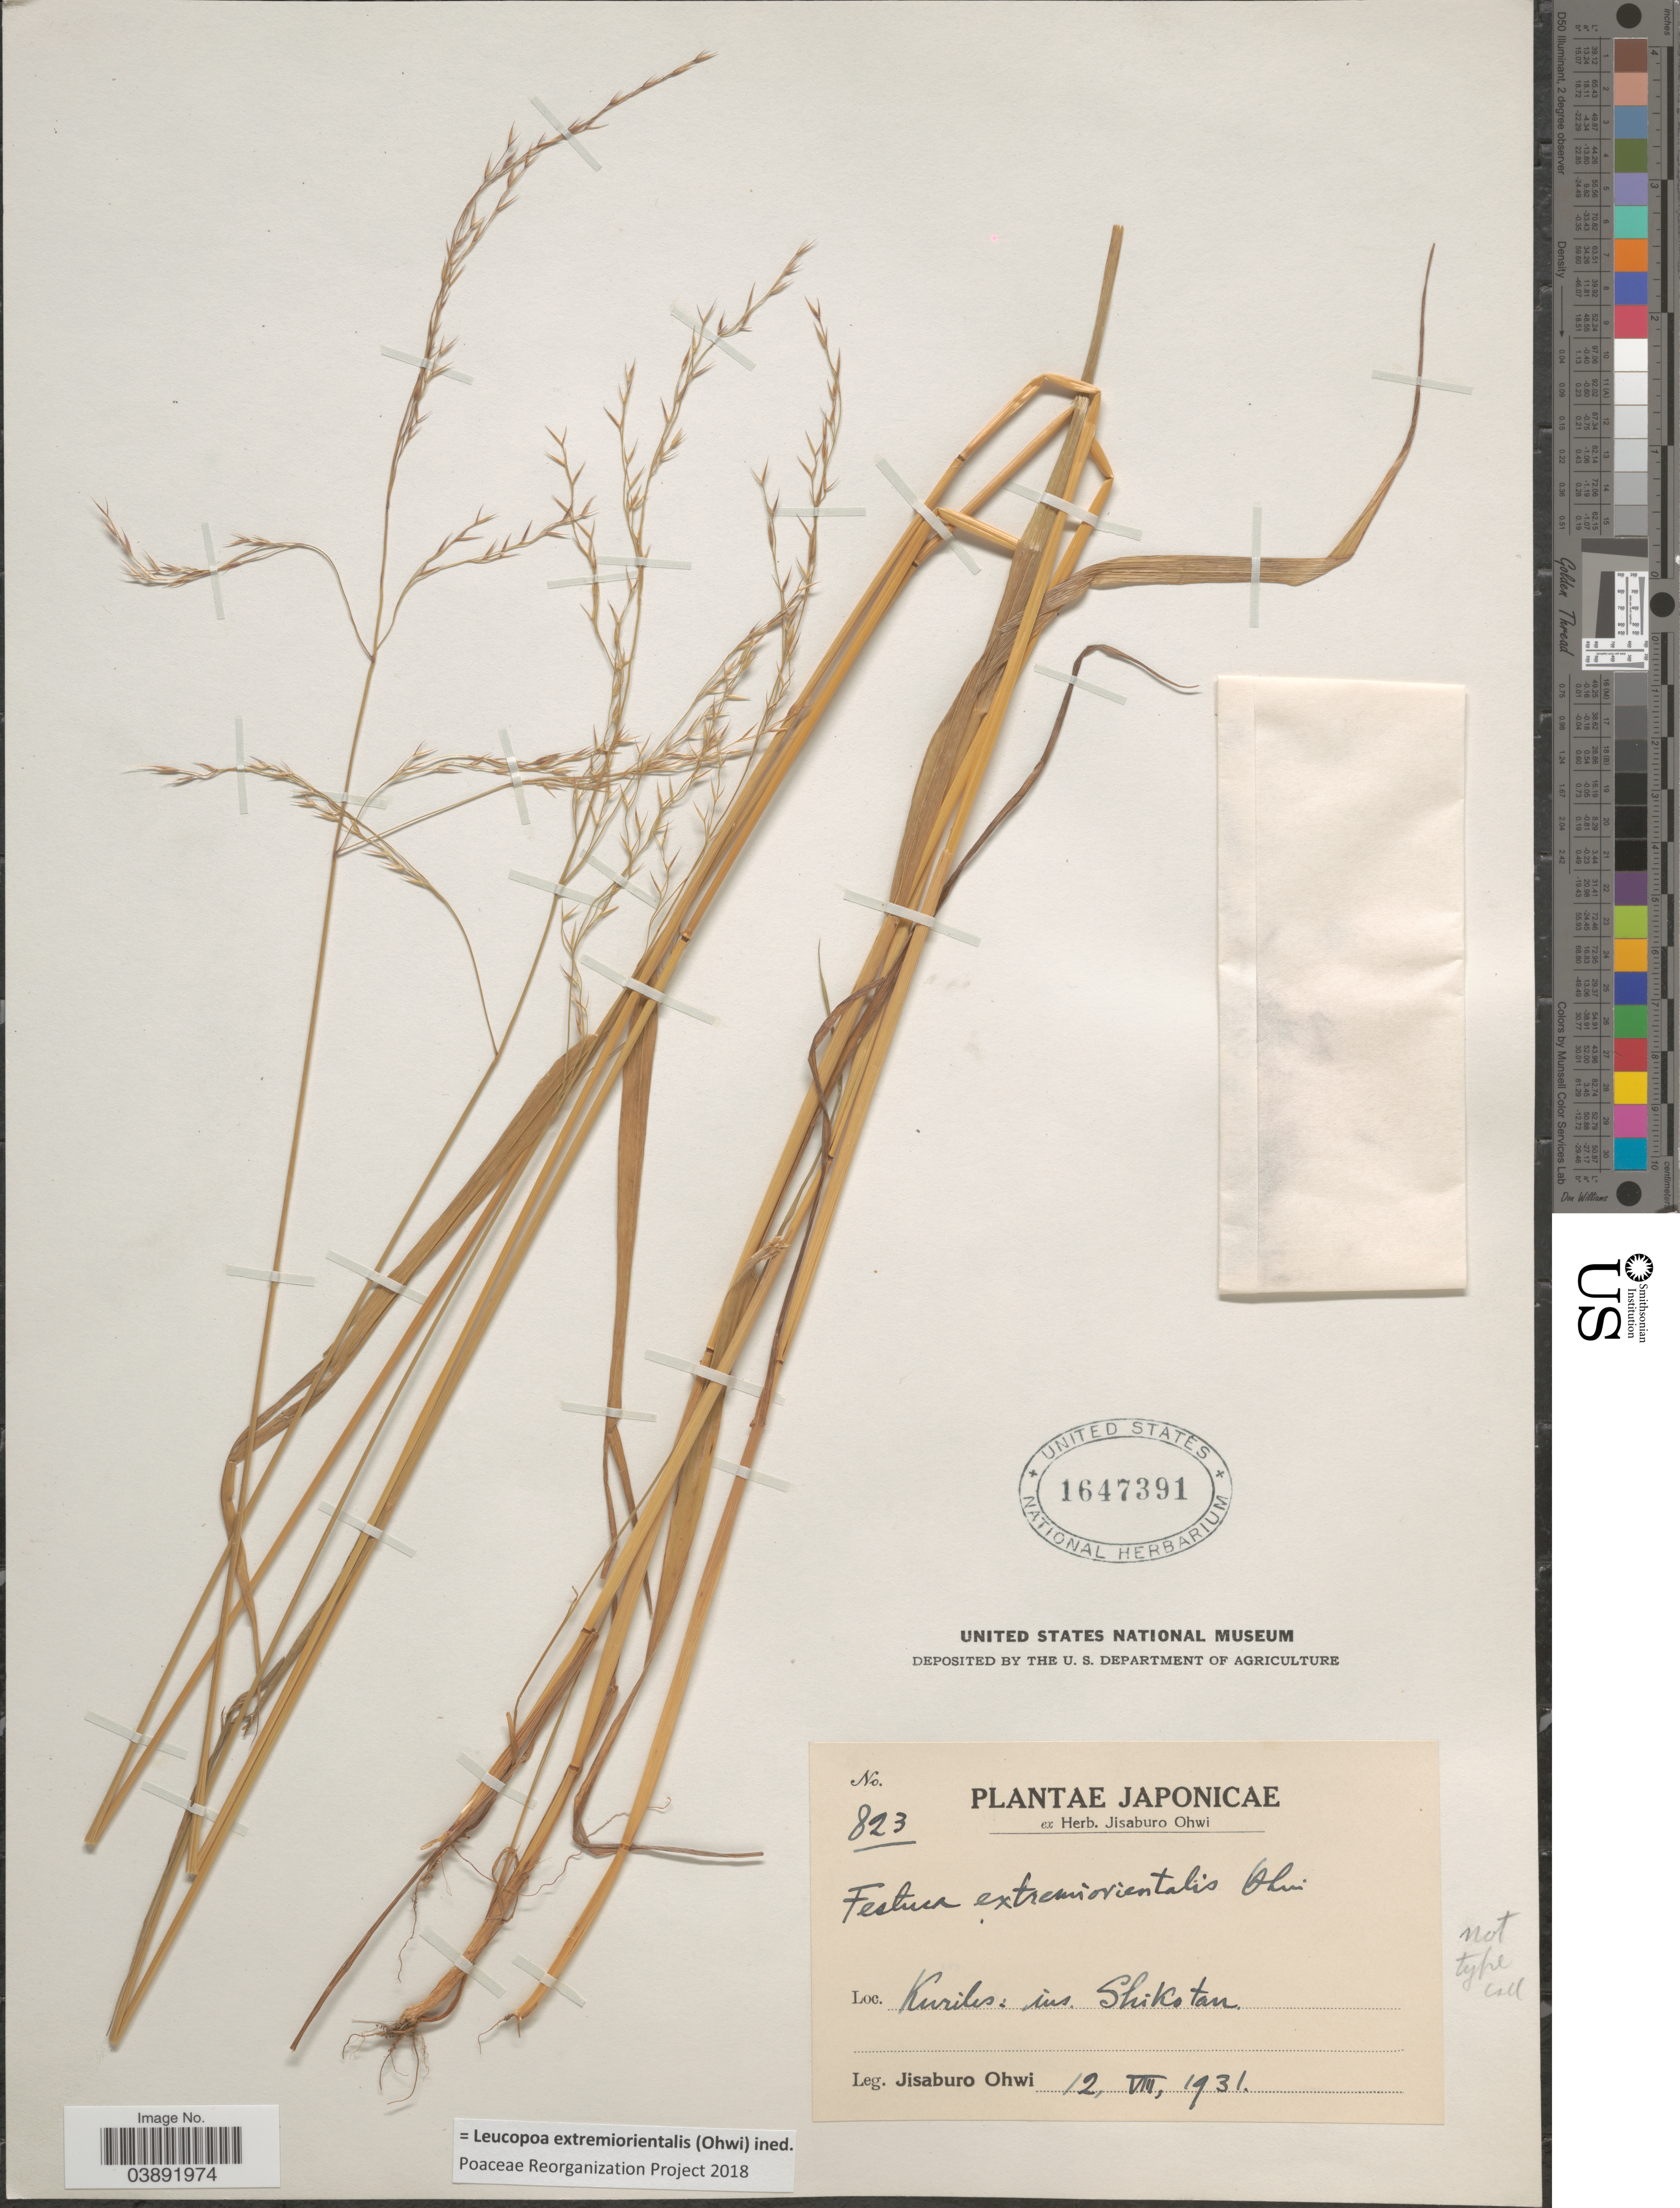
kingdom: Plantae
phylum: Tracheophyta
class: Liliopsida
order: Poales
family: Poaceae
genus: Hesperochloa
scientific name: Leucopoa extremiorientalis ined.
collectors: J. Ohwi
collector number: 823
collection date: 1931-08-12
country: Japan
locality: Kuriles: ins. Shikotan.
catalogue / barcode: US 1647391